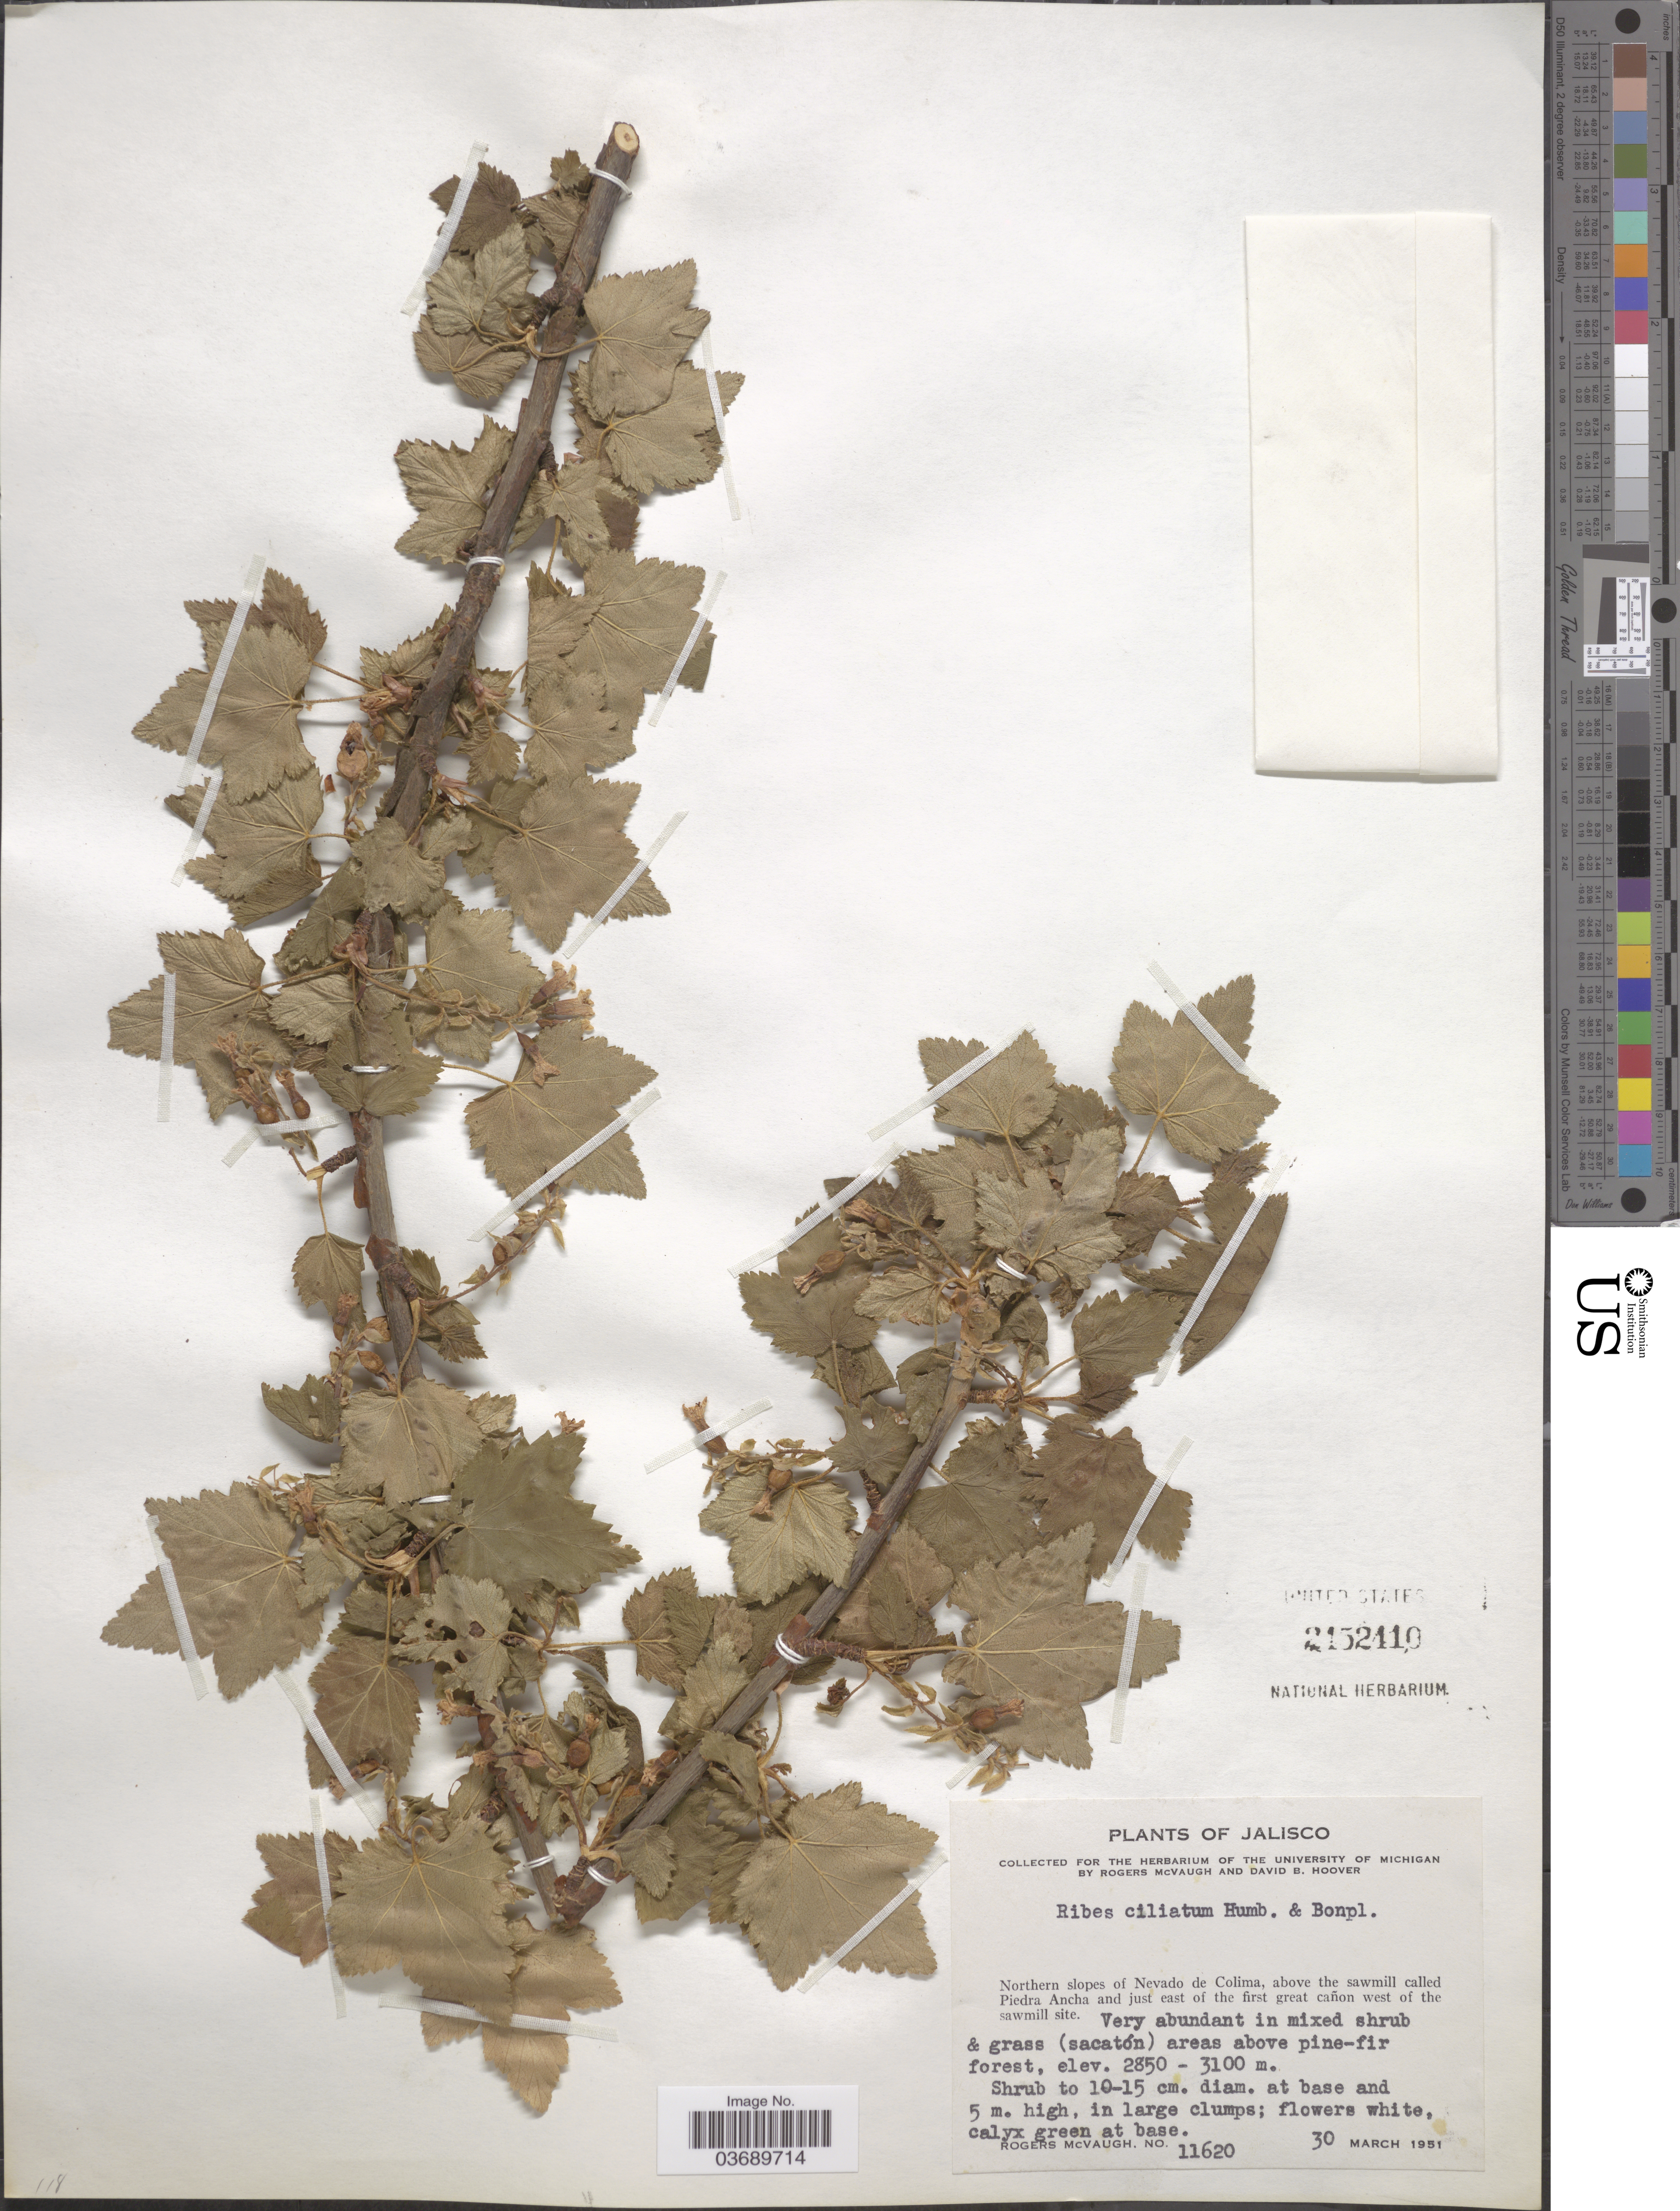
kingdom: Plantae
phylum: Tracheophyta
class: Magnoliopsida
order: Saxifragales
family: Grossulariaceae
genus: Ribes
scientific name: Ribes ciliatum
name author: Humb. & Bonpl. ex Roem. & Schult.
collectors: R. McVaugh & D. B. Hoover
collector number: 11620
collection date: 1951-03-30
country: Mexico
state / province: Jalisco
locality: Northern slopes of Nevado de Colima, above the sawmill called Piedra Ancha and just east of the first great cañon west of the sawmill site.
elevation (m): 2850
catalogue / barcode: US 2152410